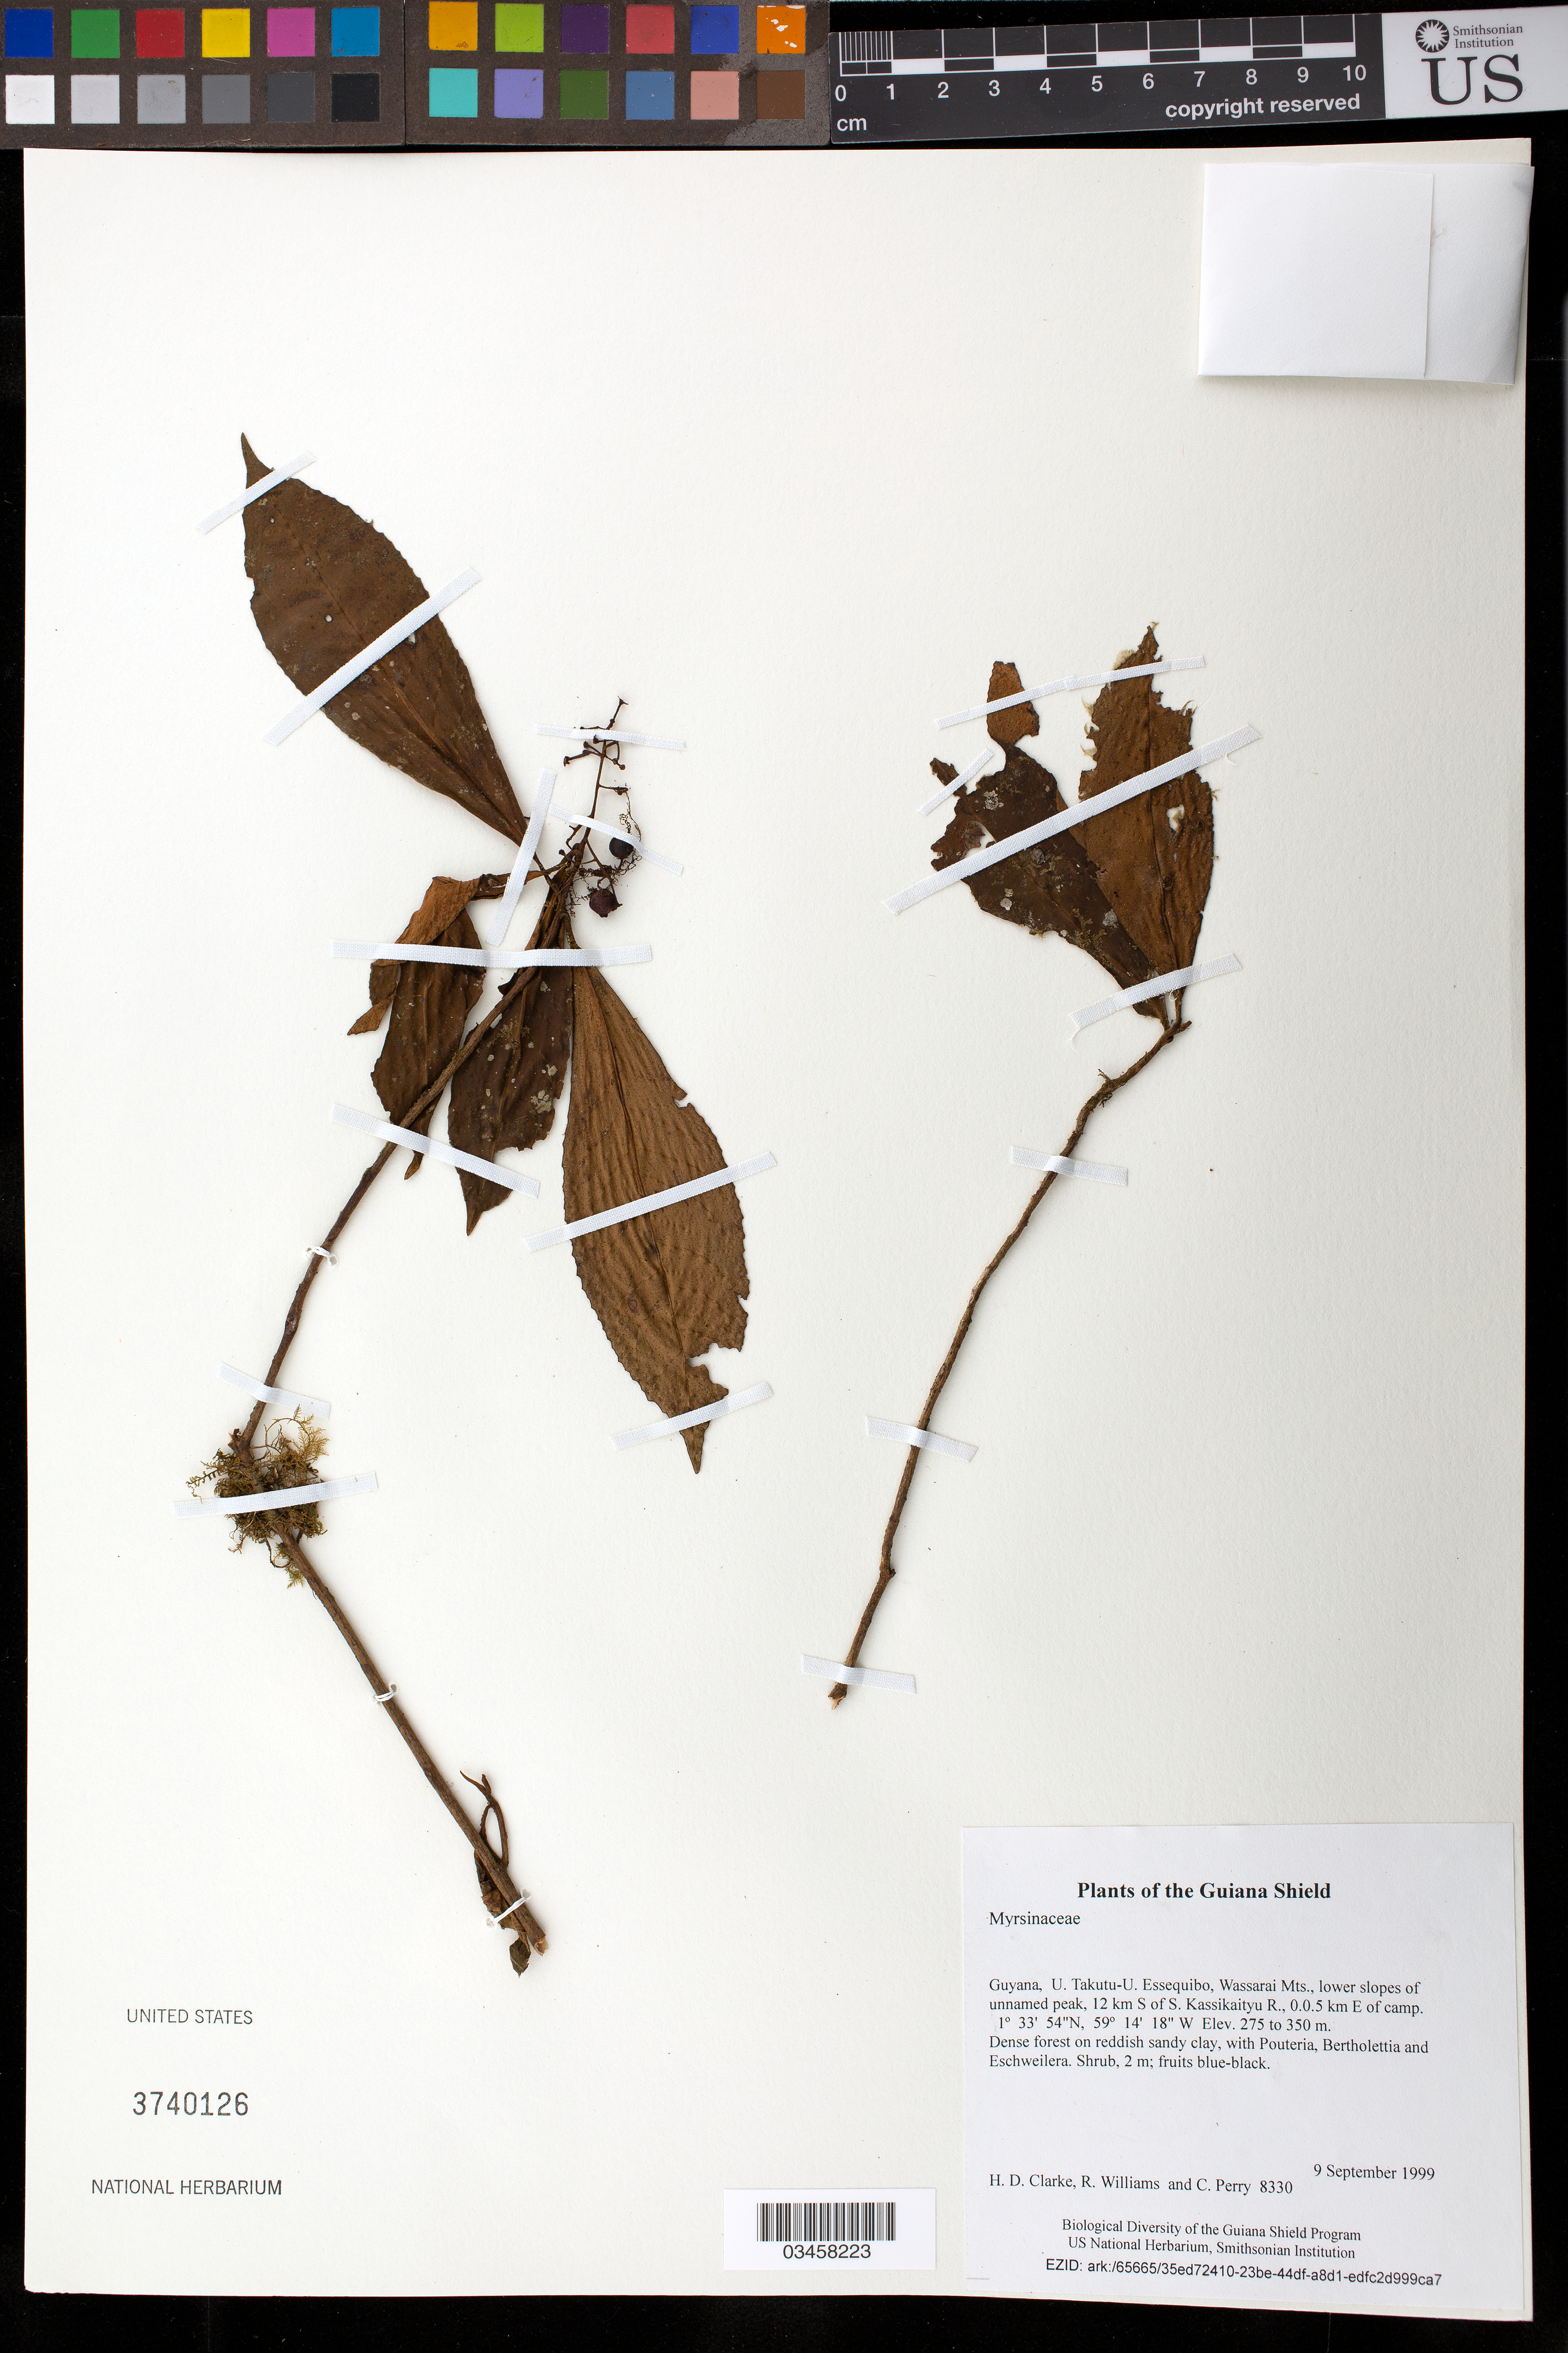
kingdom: Plantae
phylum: Tracheophyta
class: Magnoliopsida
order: Ericales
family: Primulaceae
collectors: H. D. Clarke, R. Williams & C. Perry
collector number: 8330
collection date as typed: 9 September 1999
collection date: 1999-09-09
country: Guyana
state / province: U. Takutu-U. Essequibo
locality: Wassarai Mts., lower slopes of unnamed peak, 12 km S of S. Kassikaityu R., 0.0.5 km E of camp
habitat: Dense forest on reddish sandy clay, with Pouteria, Bertholettia and Eschweilera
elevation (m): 275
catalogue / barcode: US 3740126